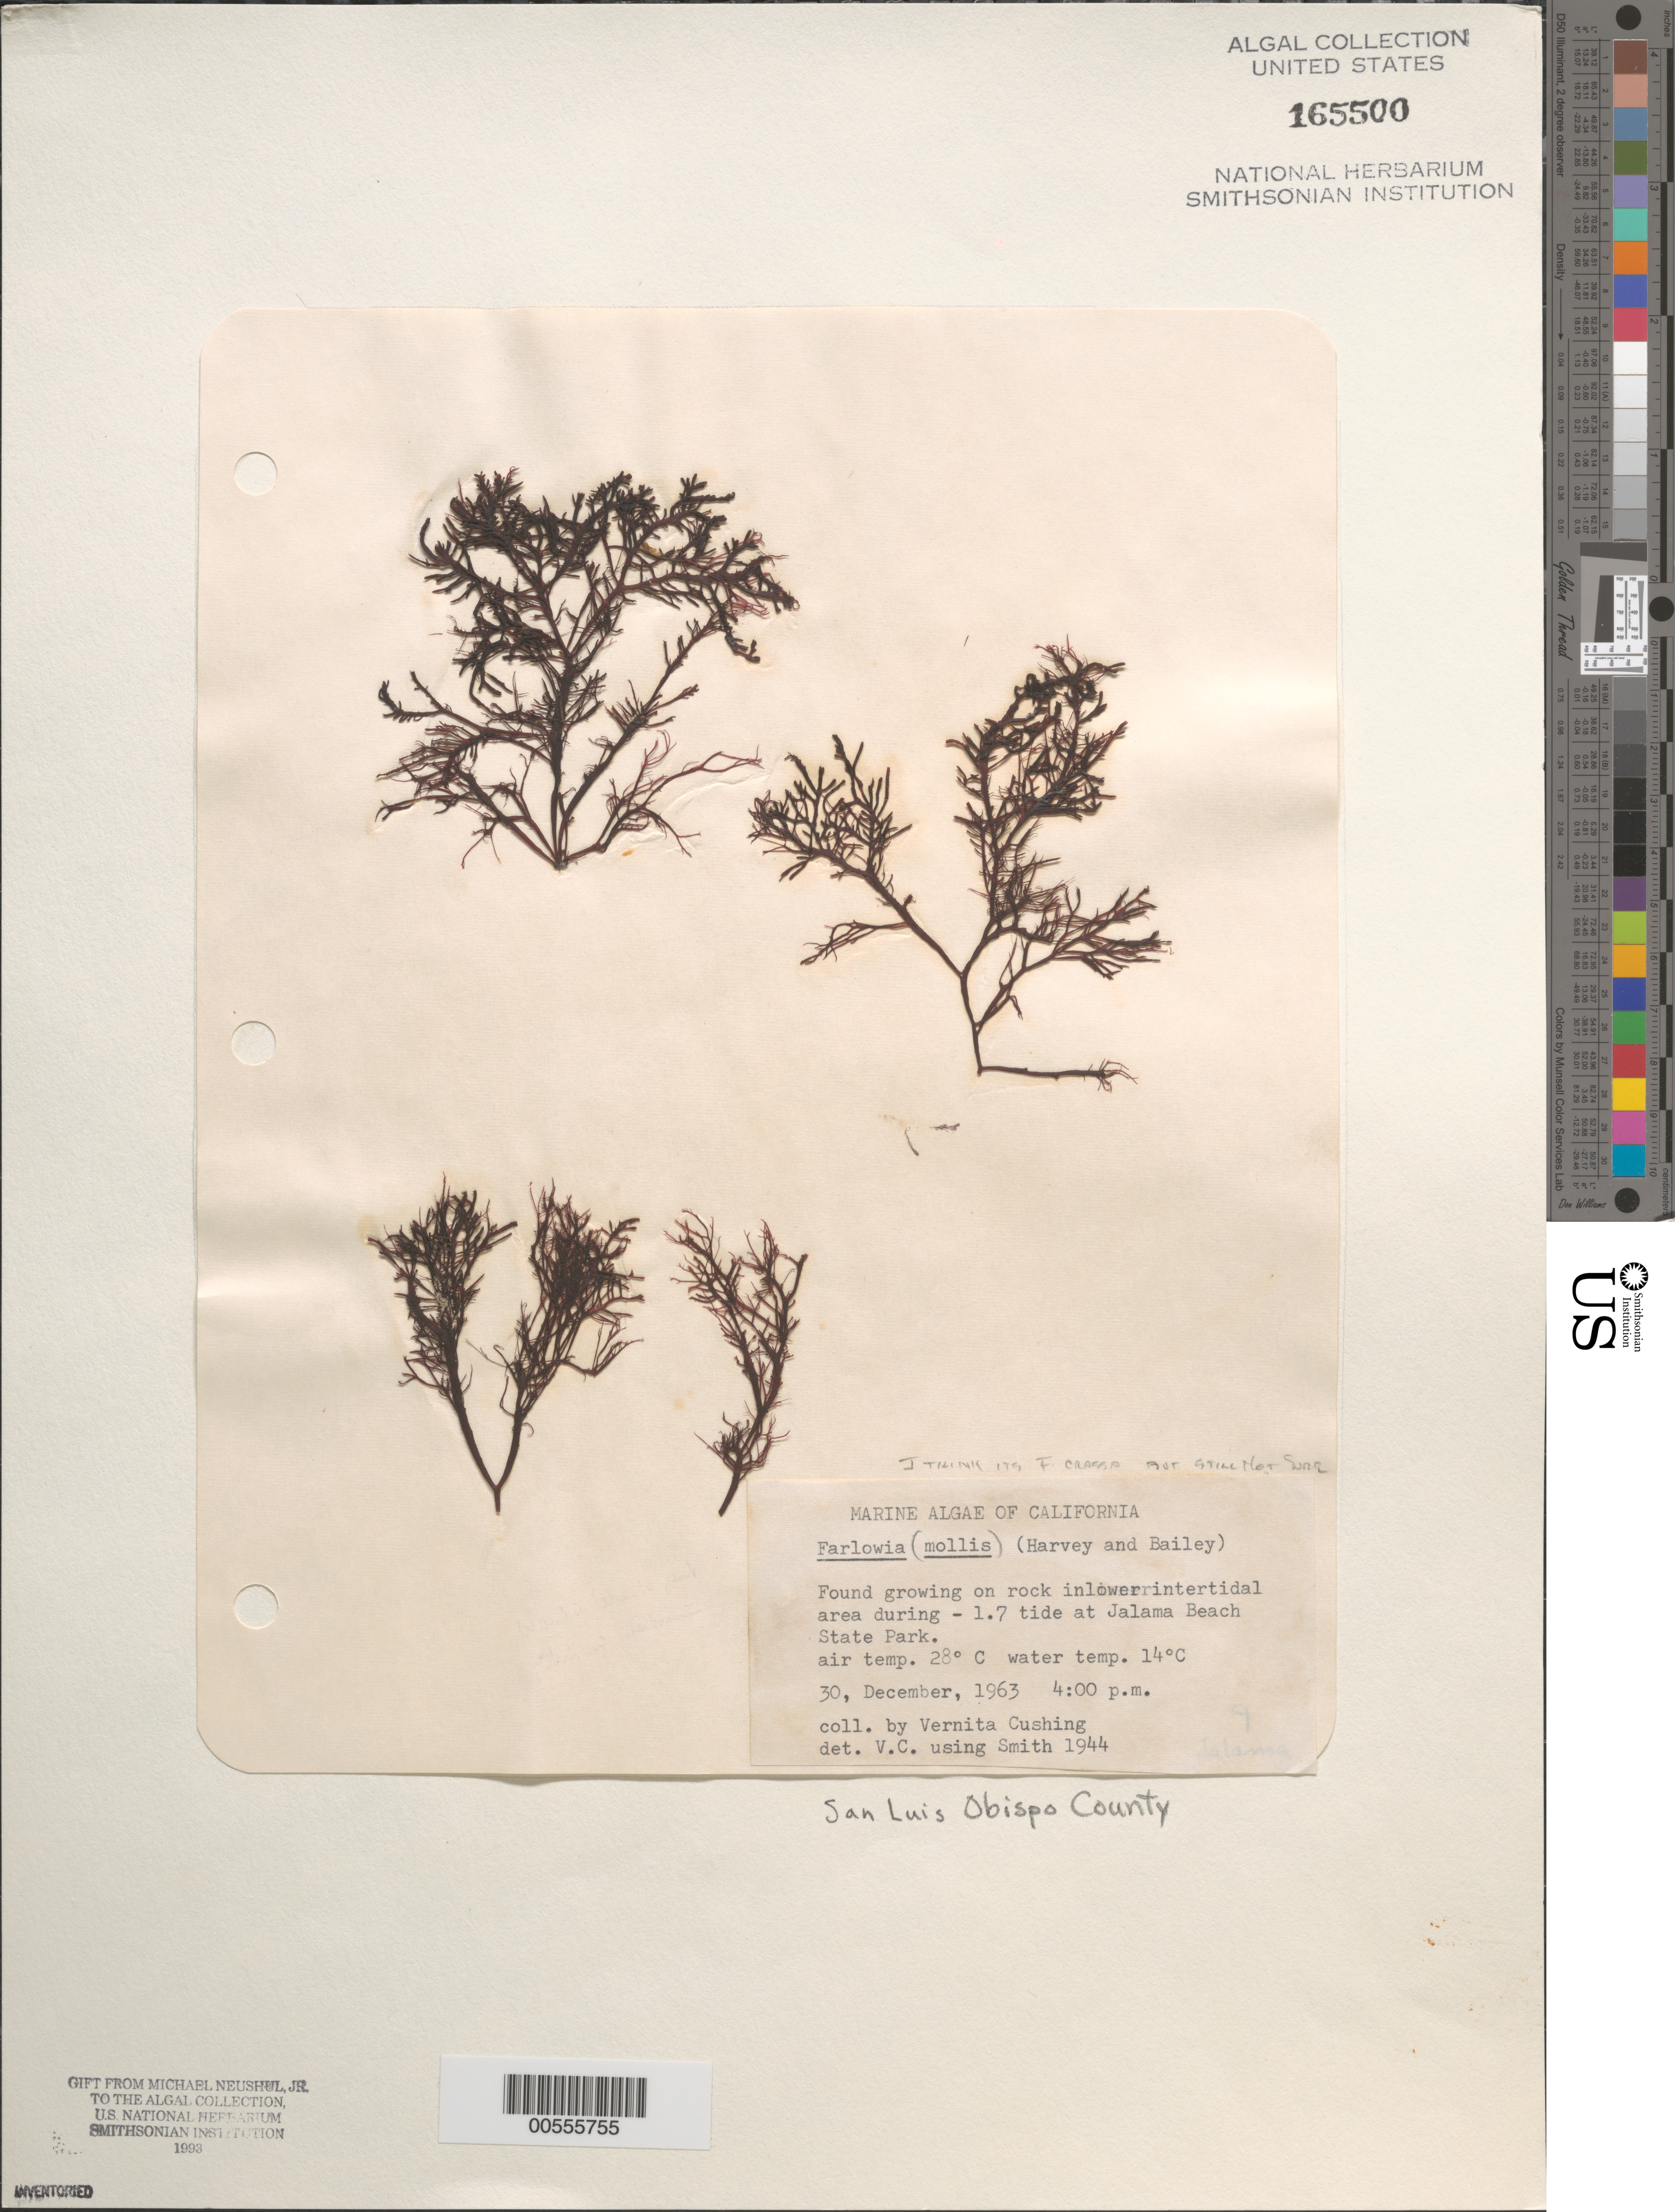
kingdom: Plantae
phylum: Rhodophyta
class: Florideophyceae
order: Gigartinales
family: Dumontiaceae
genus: Farlowia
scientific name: Farlowia mollis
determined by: Cushing, Vernita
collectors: V. Cushing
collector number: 9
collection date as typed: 30 Dec 1963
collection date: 1963-12-30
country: United States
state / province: California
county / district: San Luis Obispo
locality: Jalama Beach State Park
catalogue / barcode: US 165500